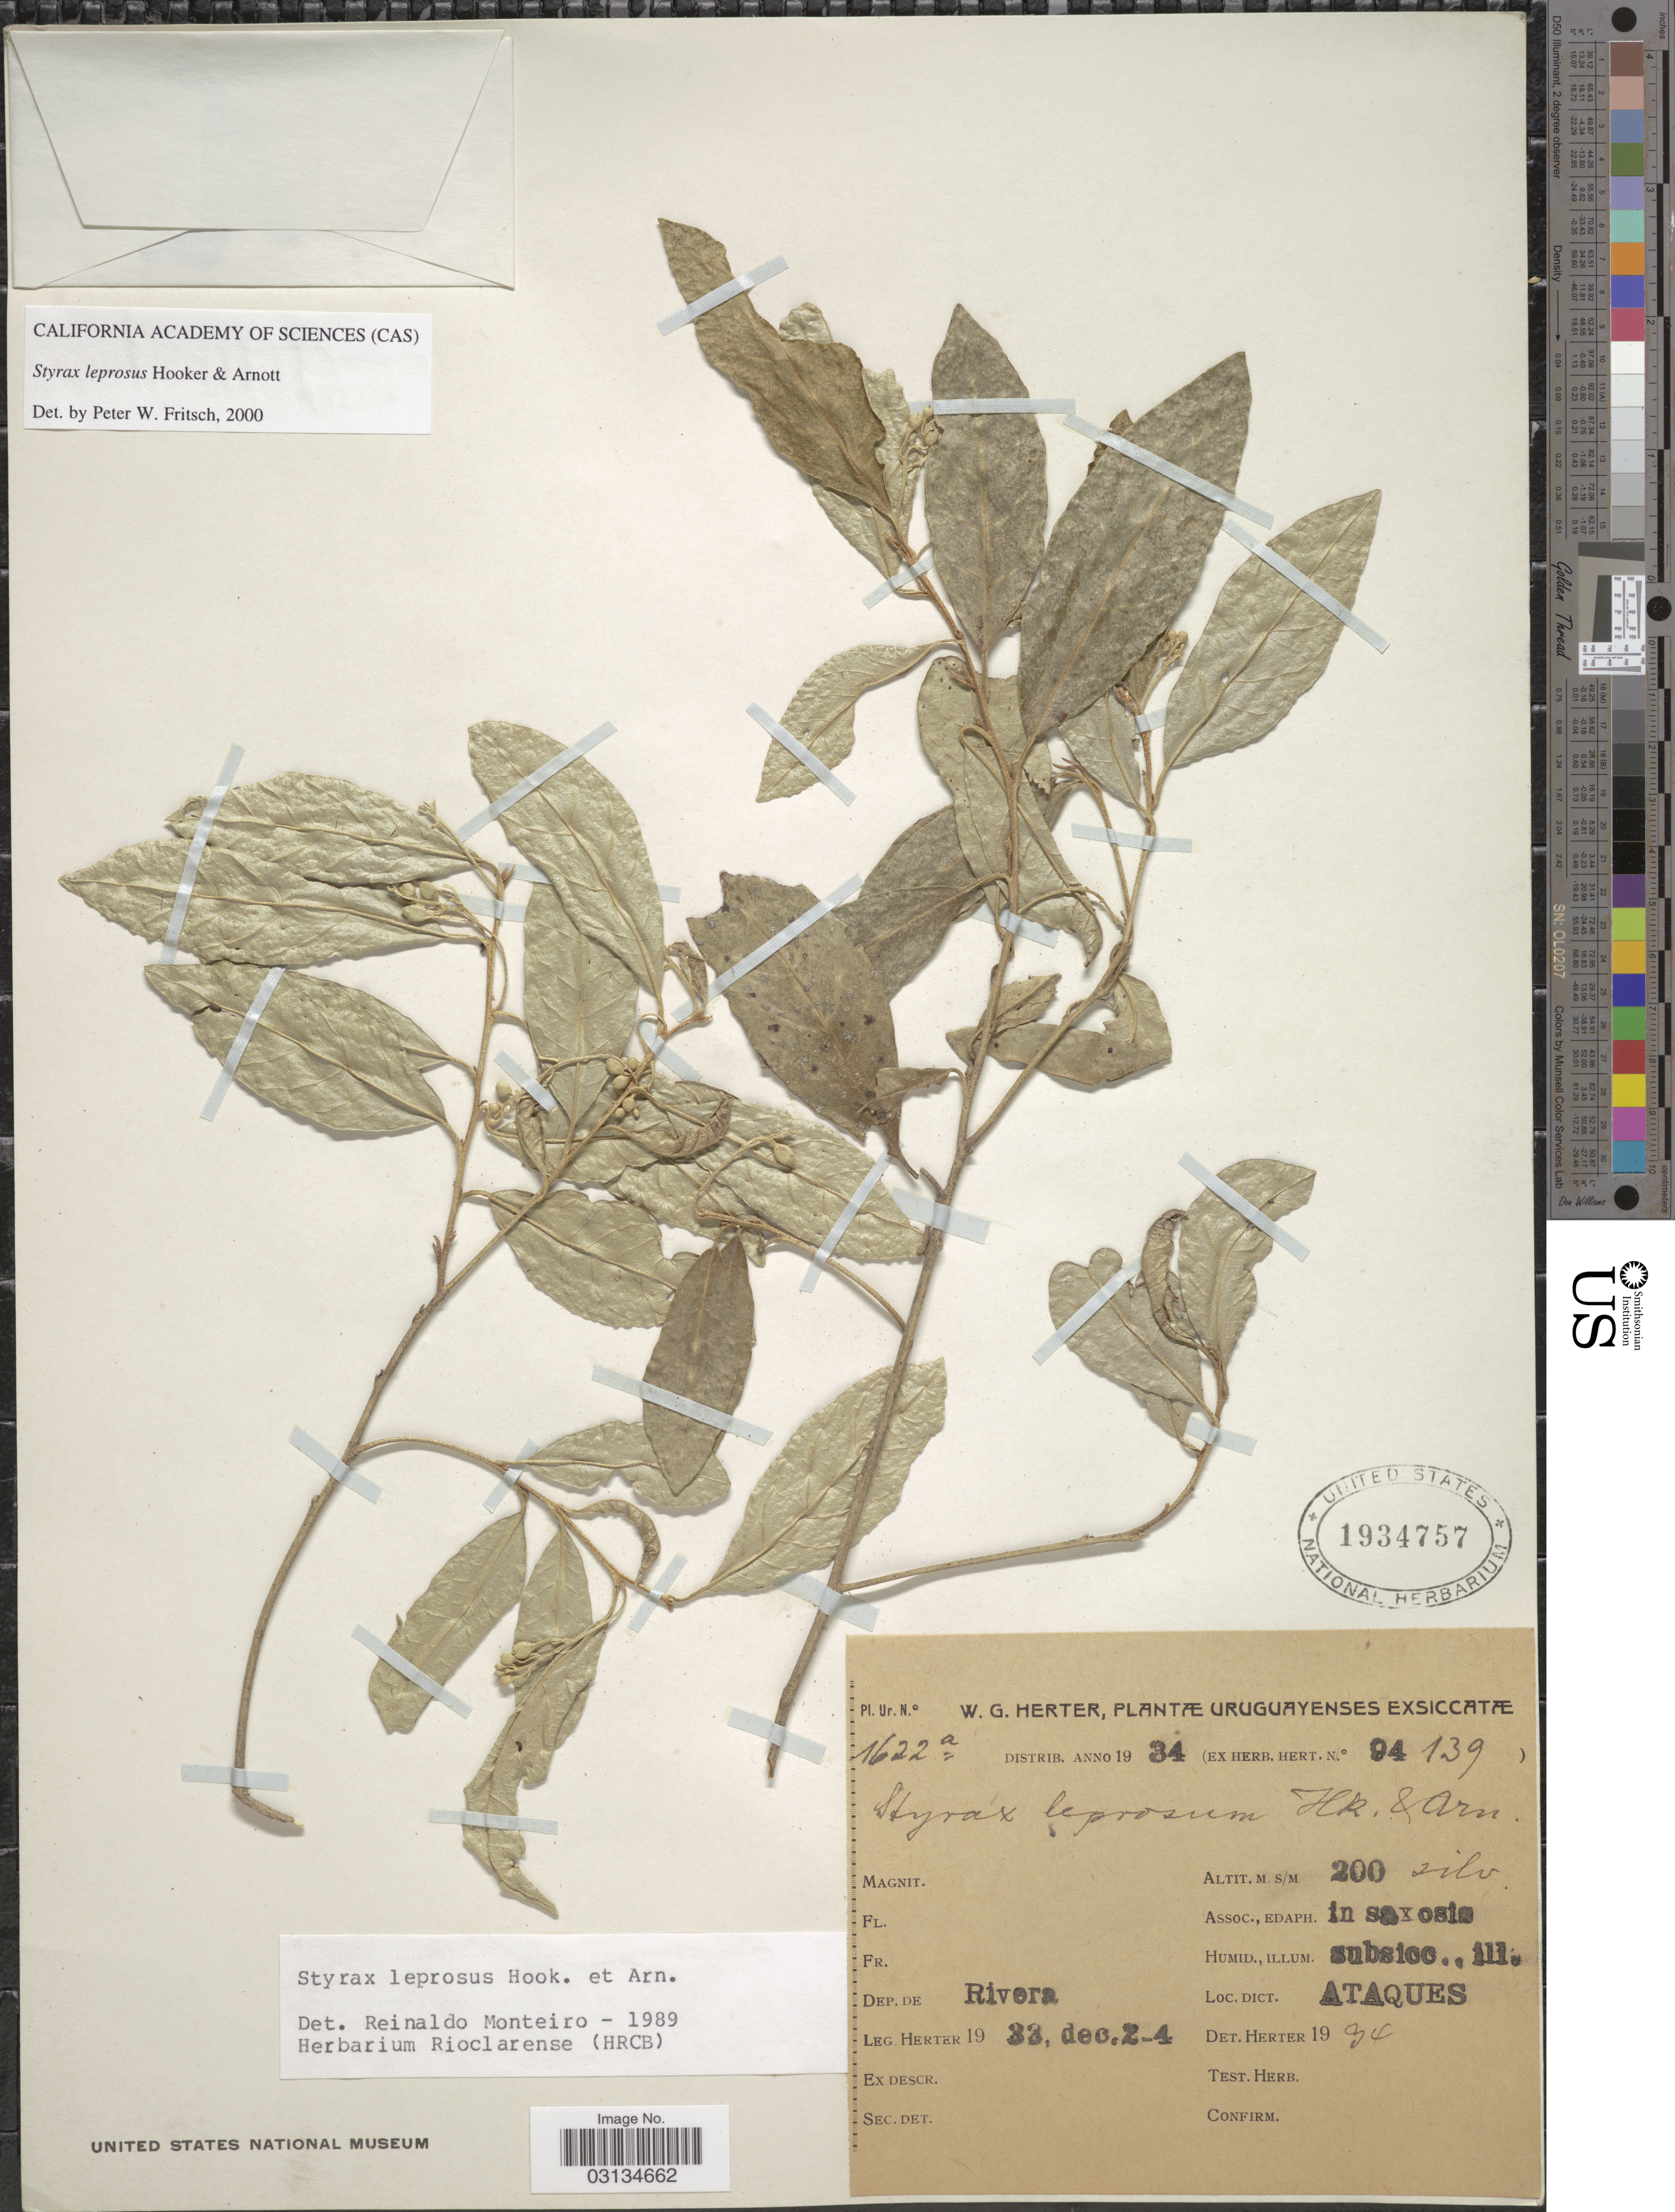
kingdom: Plantae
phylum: Tracheophyta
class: Magnoliopsida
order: Ericales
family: Styracaceae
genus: Styrax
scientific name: Styrax leprosus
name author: Hook. & Arn.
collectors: W. G. Herter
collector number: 1622a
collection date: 1933-12-24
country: Uruguay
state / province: Rivera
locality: Dep. de Rivera, Ataques.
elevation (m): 200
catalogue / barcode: US 1934757